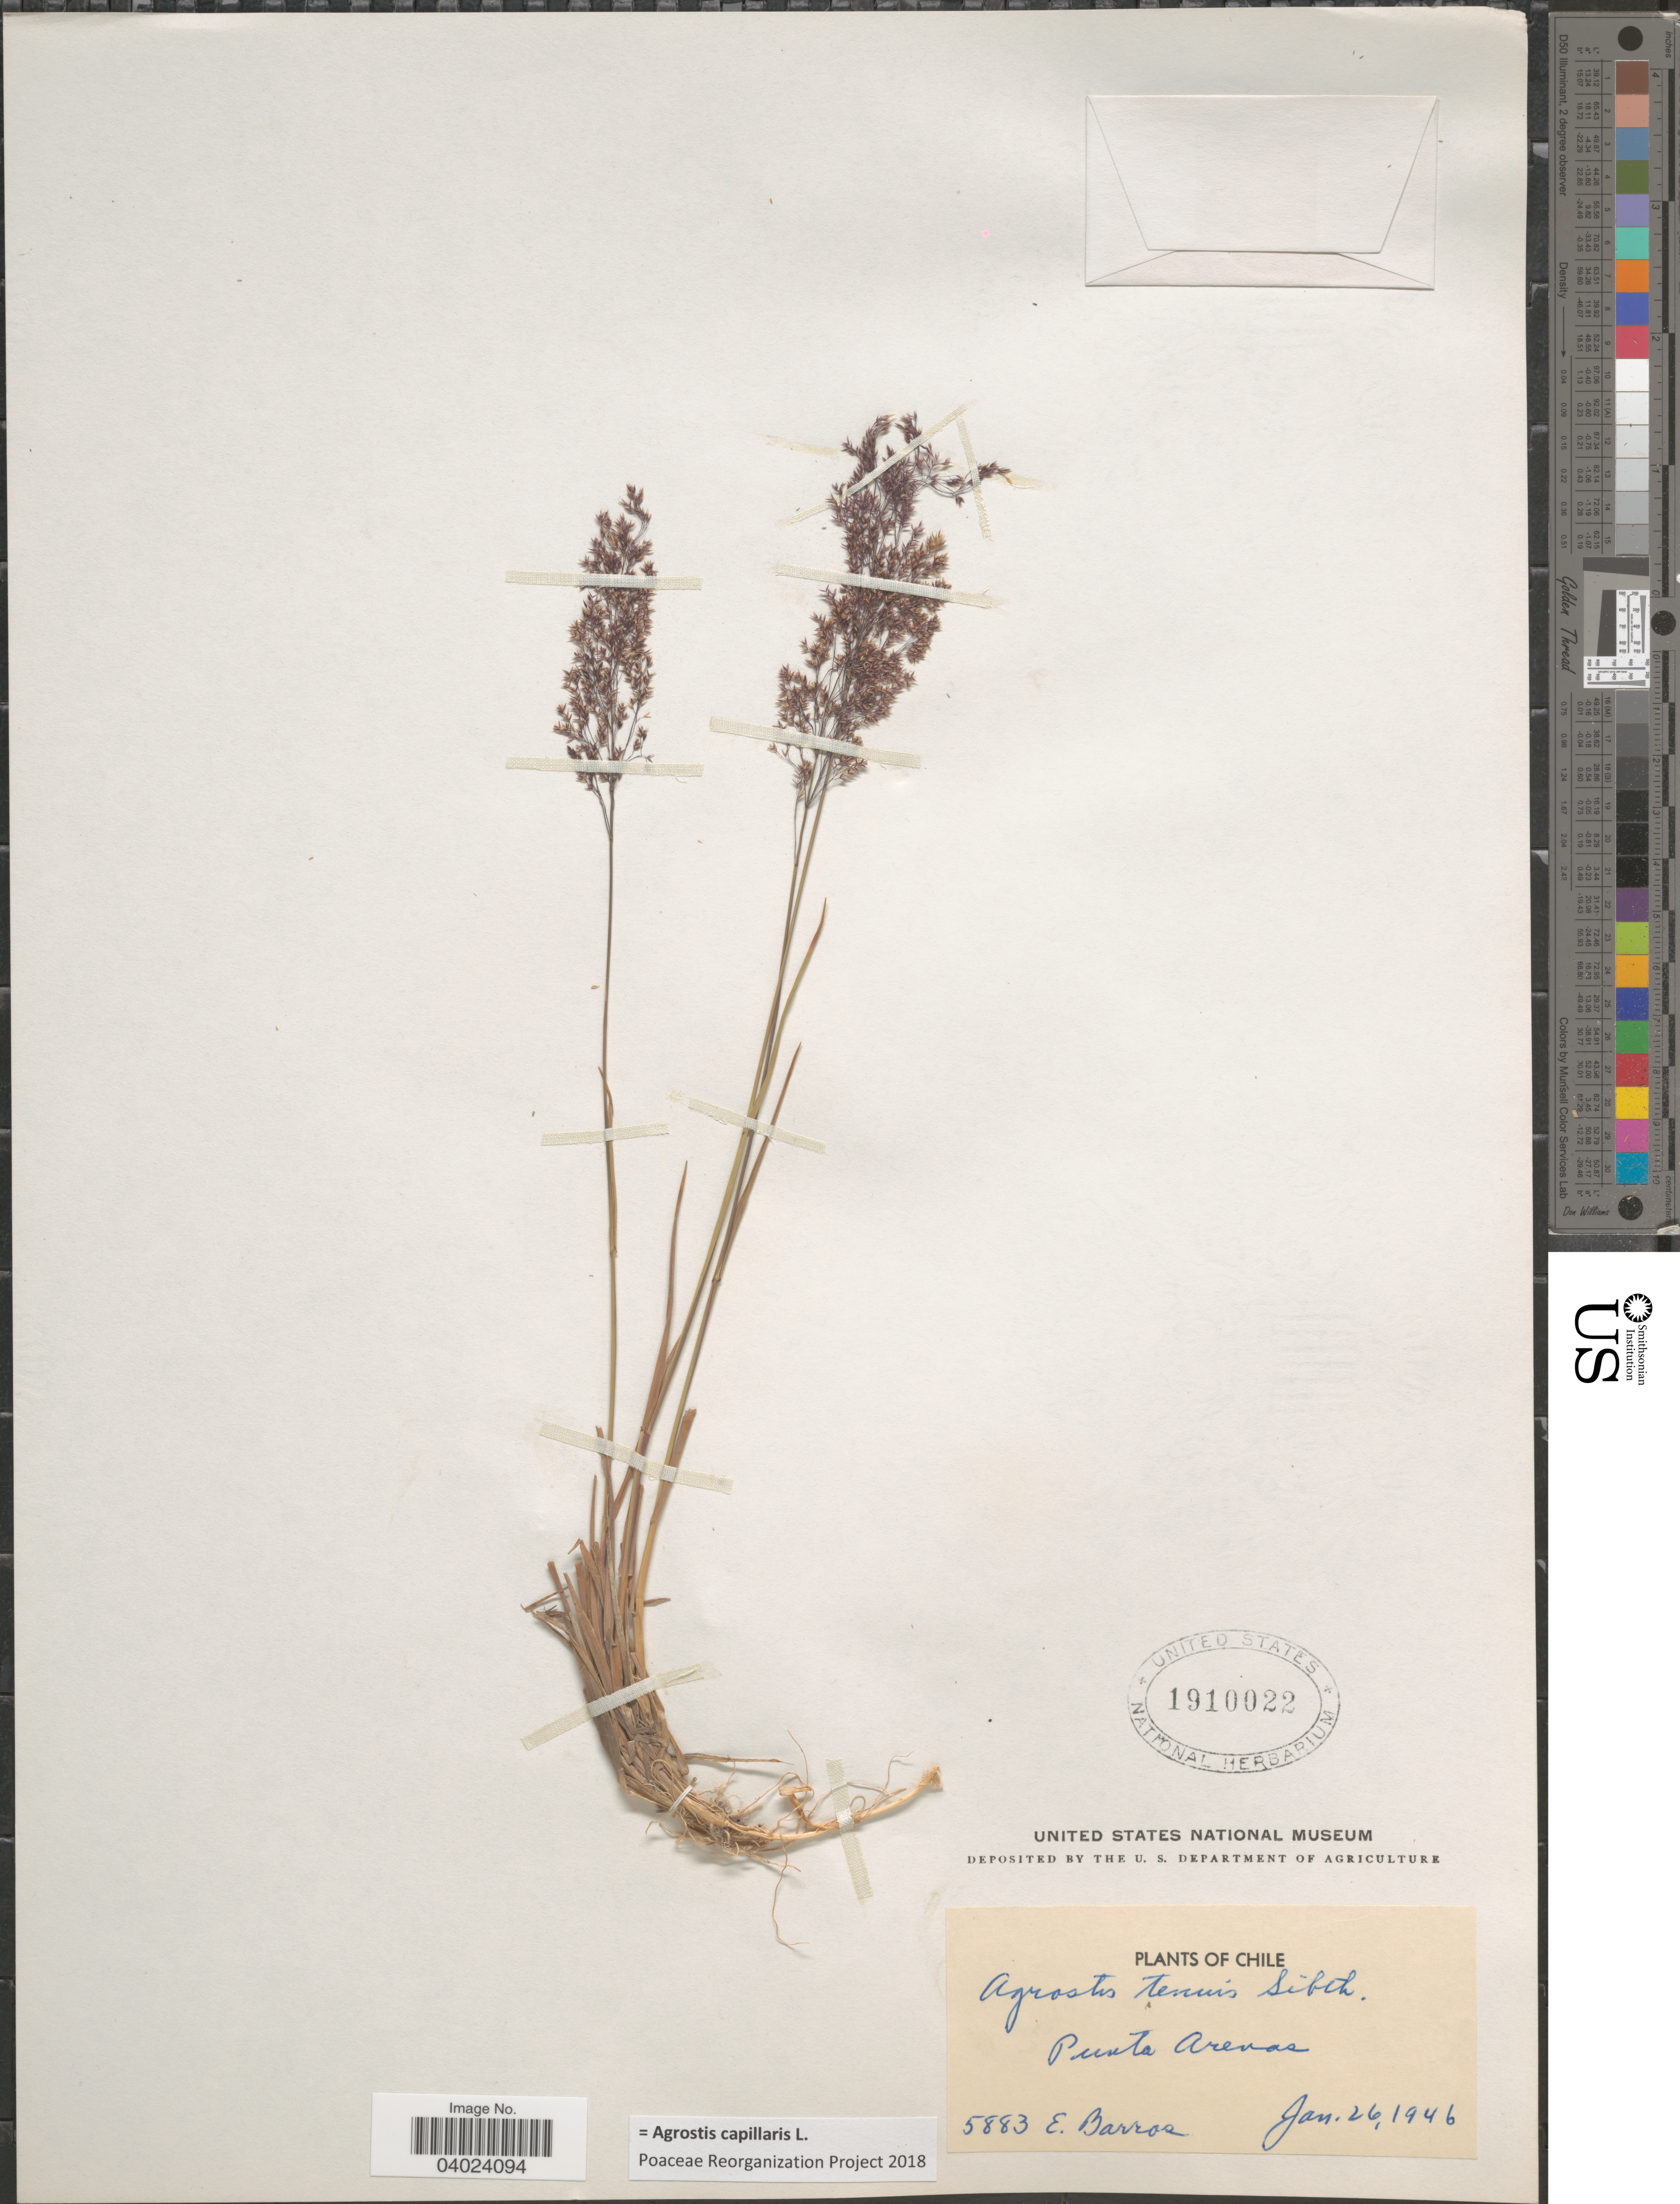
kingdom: Plantae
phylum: Tracheophyta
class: Liliopsida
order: Poales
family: Poaceae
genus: Agrostis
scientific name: Agrostis capillaris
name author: L.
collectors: E. Barros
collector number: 5883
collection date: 1946-01-26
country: Chile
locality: Punta Arenas.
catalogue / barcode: US 1910022